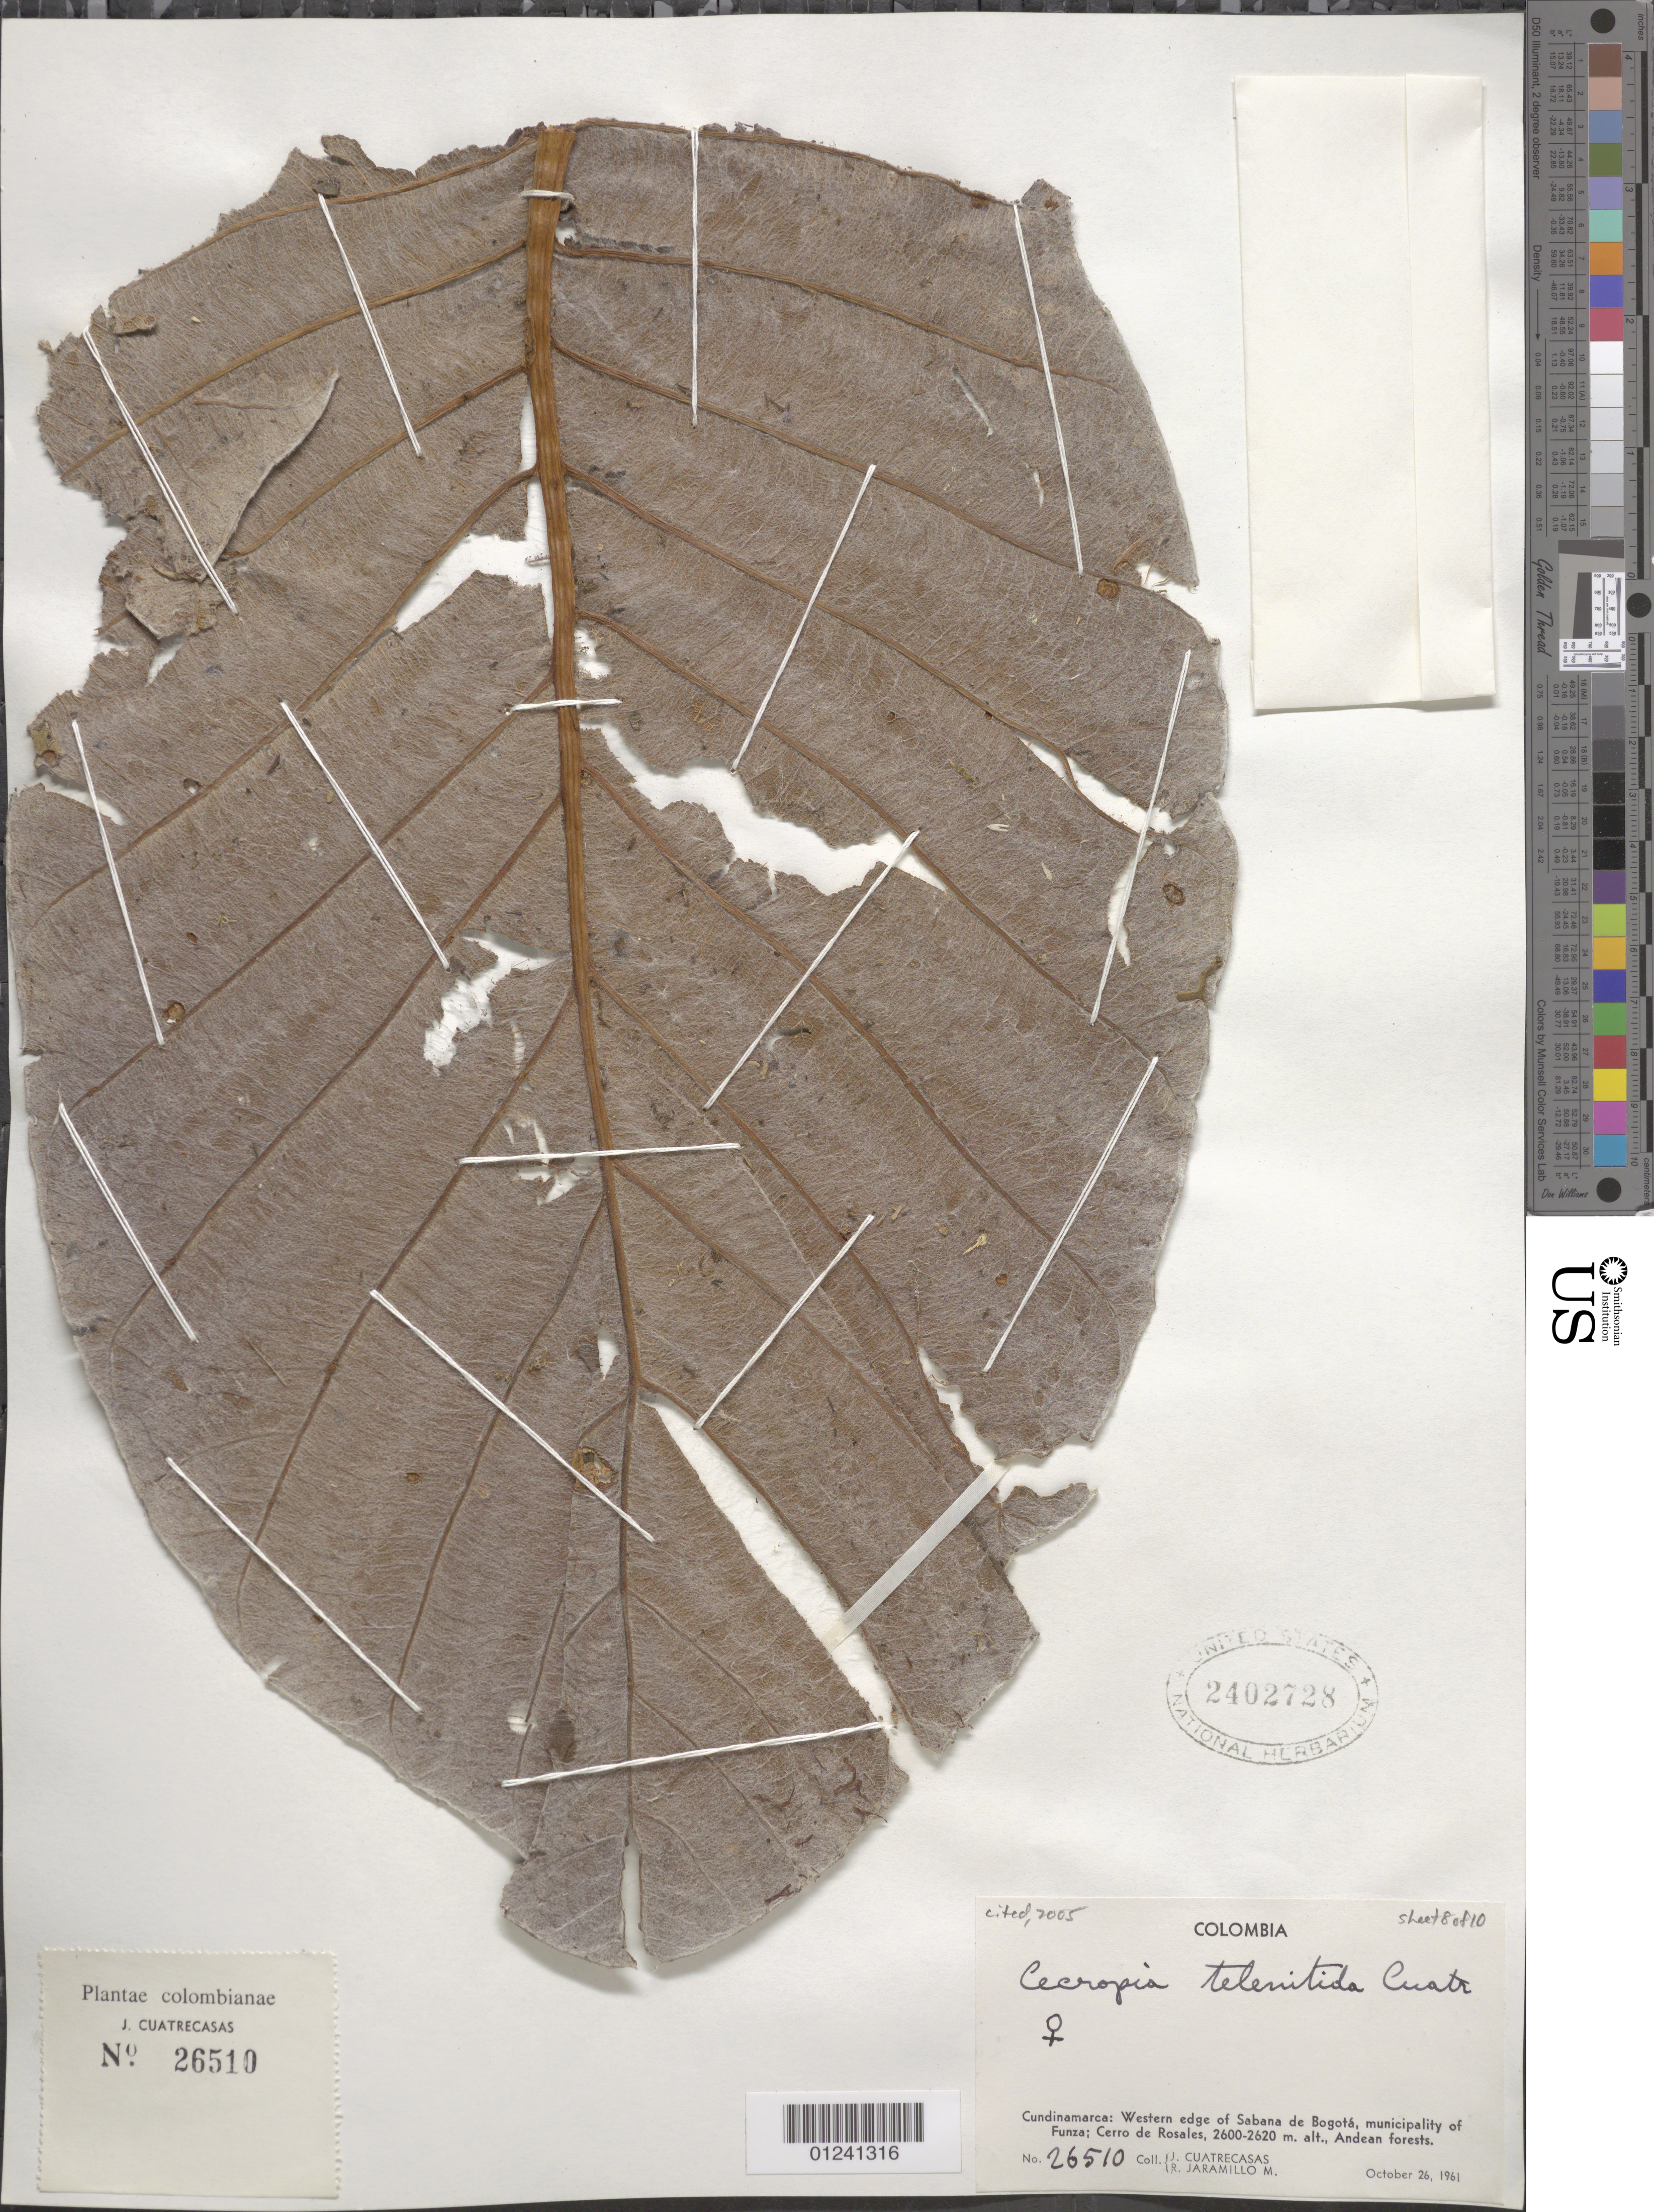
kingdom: Plantae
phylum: Tracheophyta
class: Magnoliopsida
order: Rosales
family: Urticaceae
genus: Cecropia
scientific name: Cecropia telenitida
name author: Cuatrec.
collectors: J. Cuatrecasas & R. Jaramillo M.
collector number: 26510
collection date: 1961-10-26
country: Colombia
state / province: Cundinamarca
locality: Western edge of Sabana de Bogota, municpality of Funza; Cerro de Rosales; Andean Forests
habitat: Andean forests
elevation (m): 2600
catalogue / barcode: US 2402728